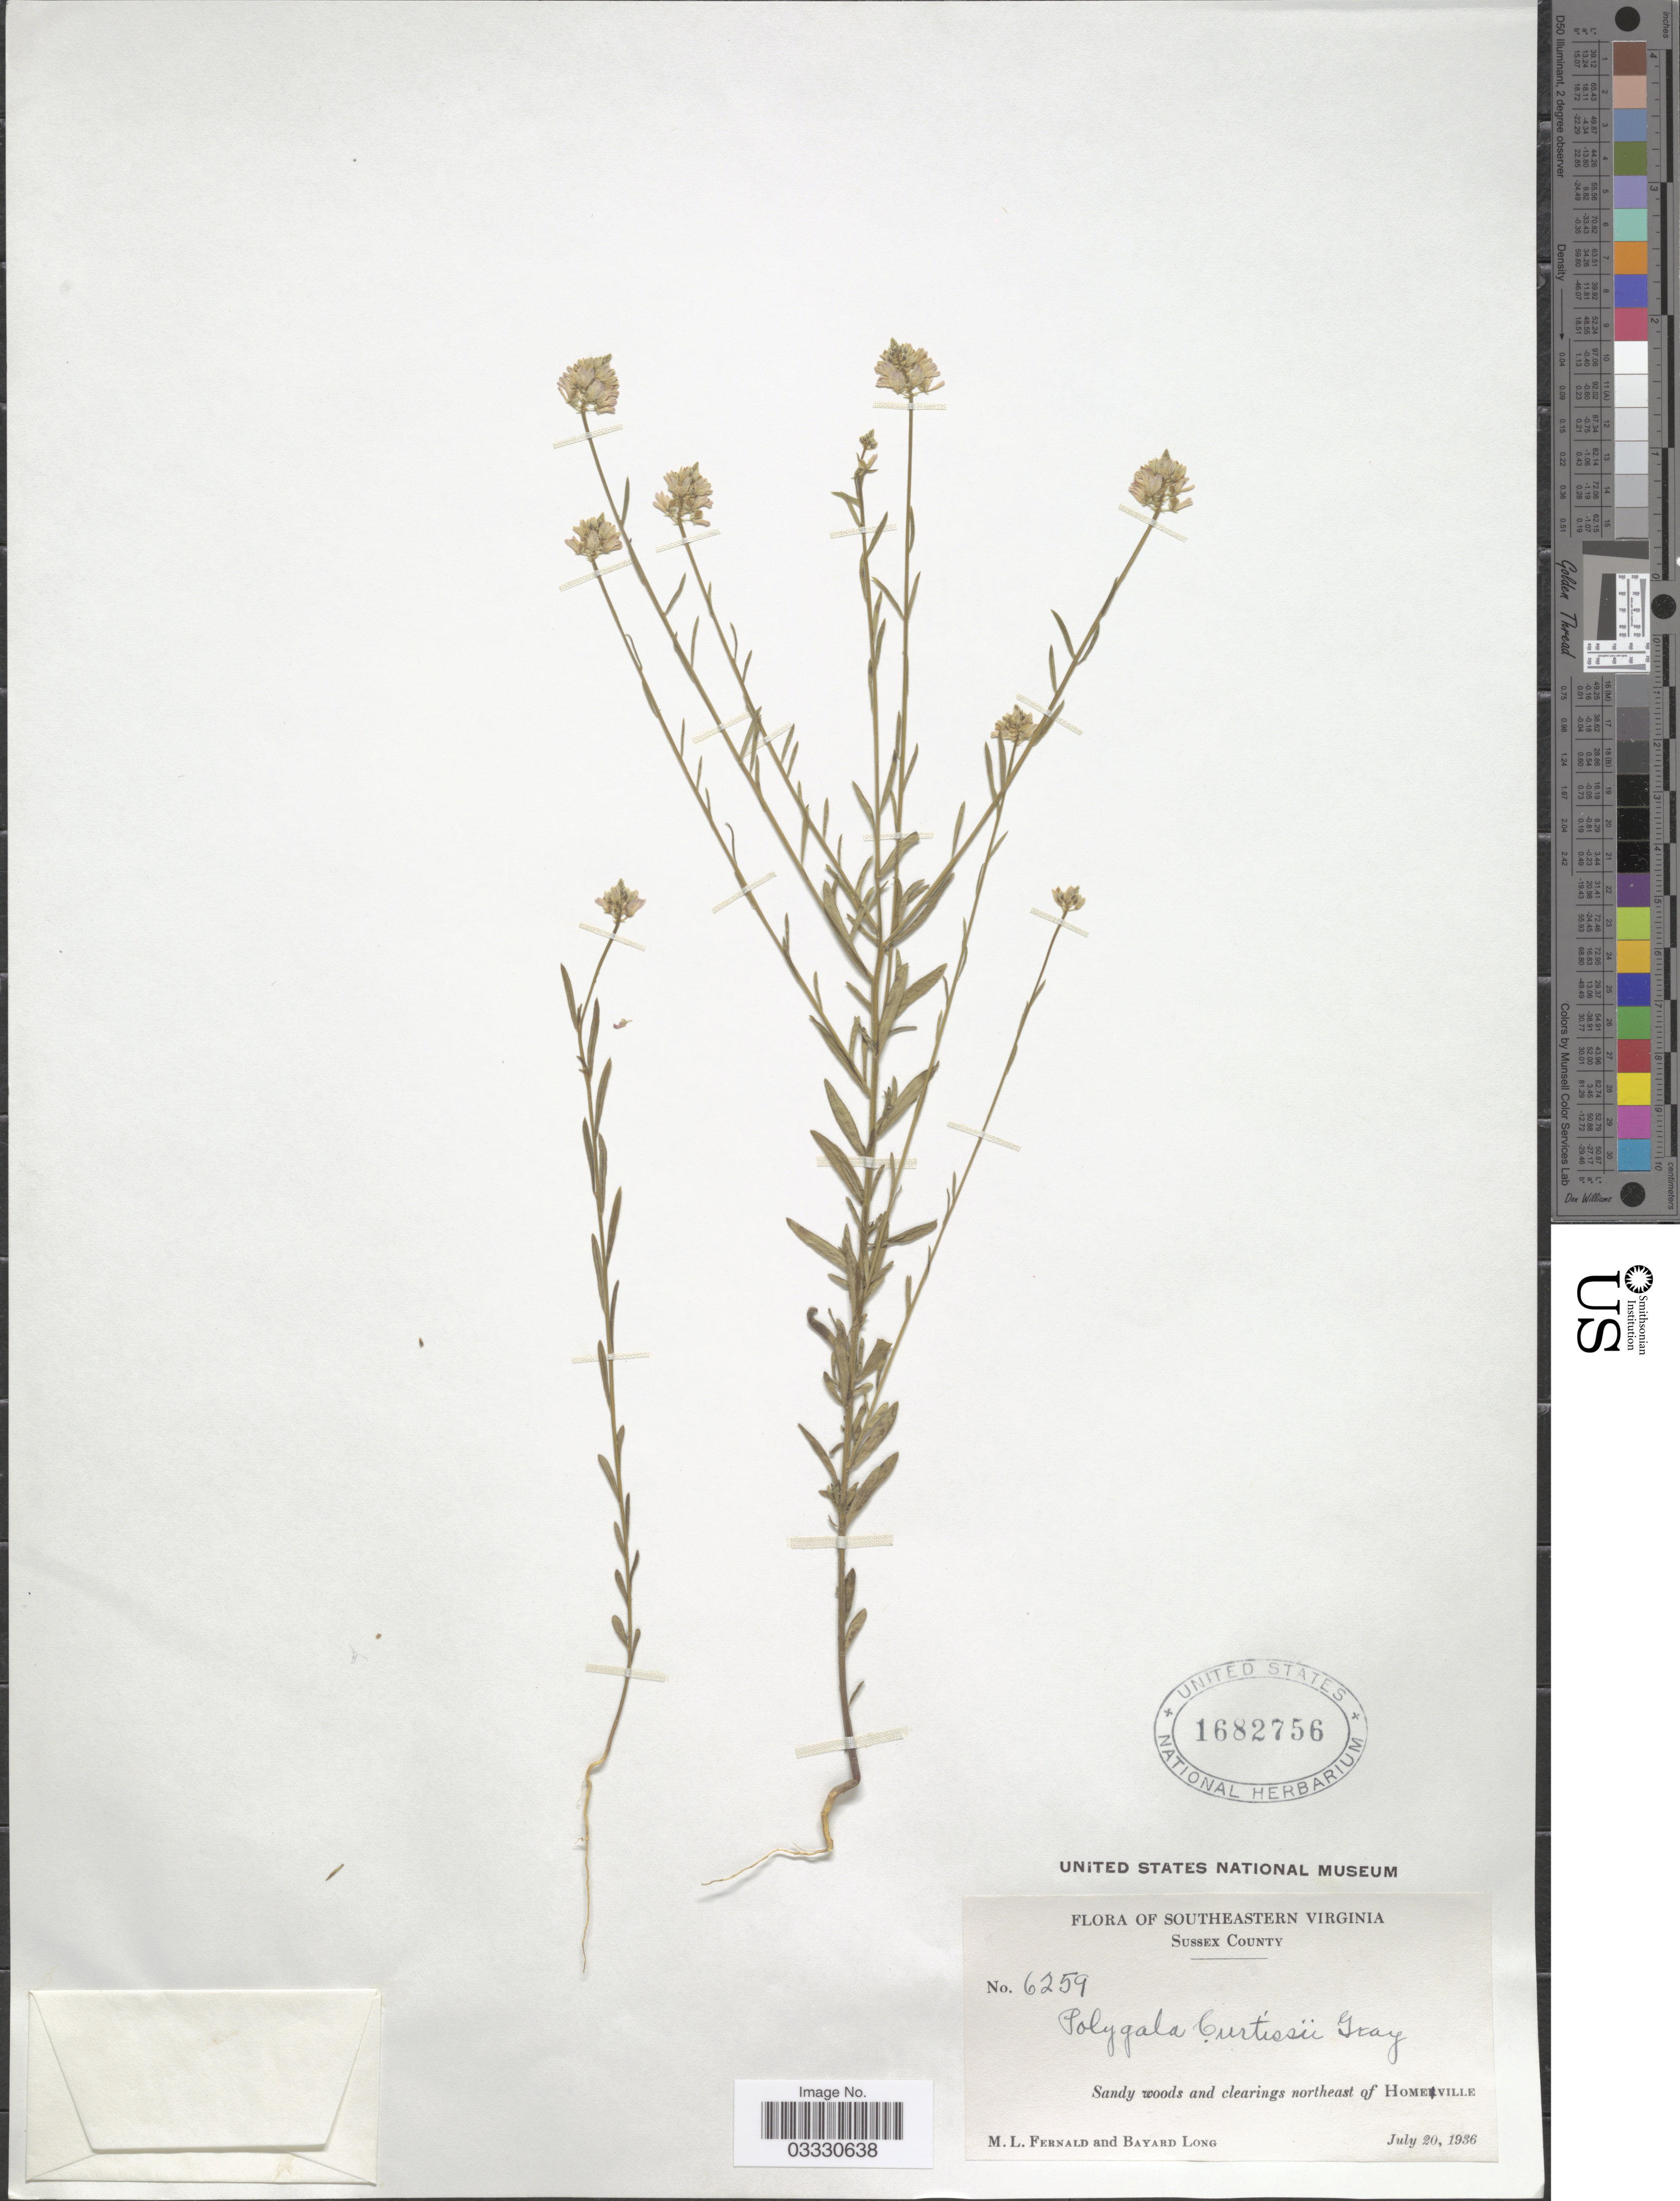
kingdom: Plantae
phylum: Tracheophyta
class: Magnoliopsida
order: Fabales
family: Polygalaceae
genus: Polygala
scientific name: Polygala curtissii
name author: A. Gray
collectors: M. L. Fernald & B. Long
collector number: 6259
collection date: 1936-07-20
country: United States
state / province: Virginia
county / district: Sussex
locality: Southeastern Virginia. Sussex County. Sandy woods and clearings northeast of Homeville.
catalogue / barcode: US 1682756